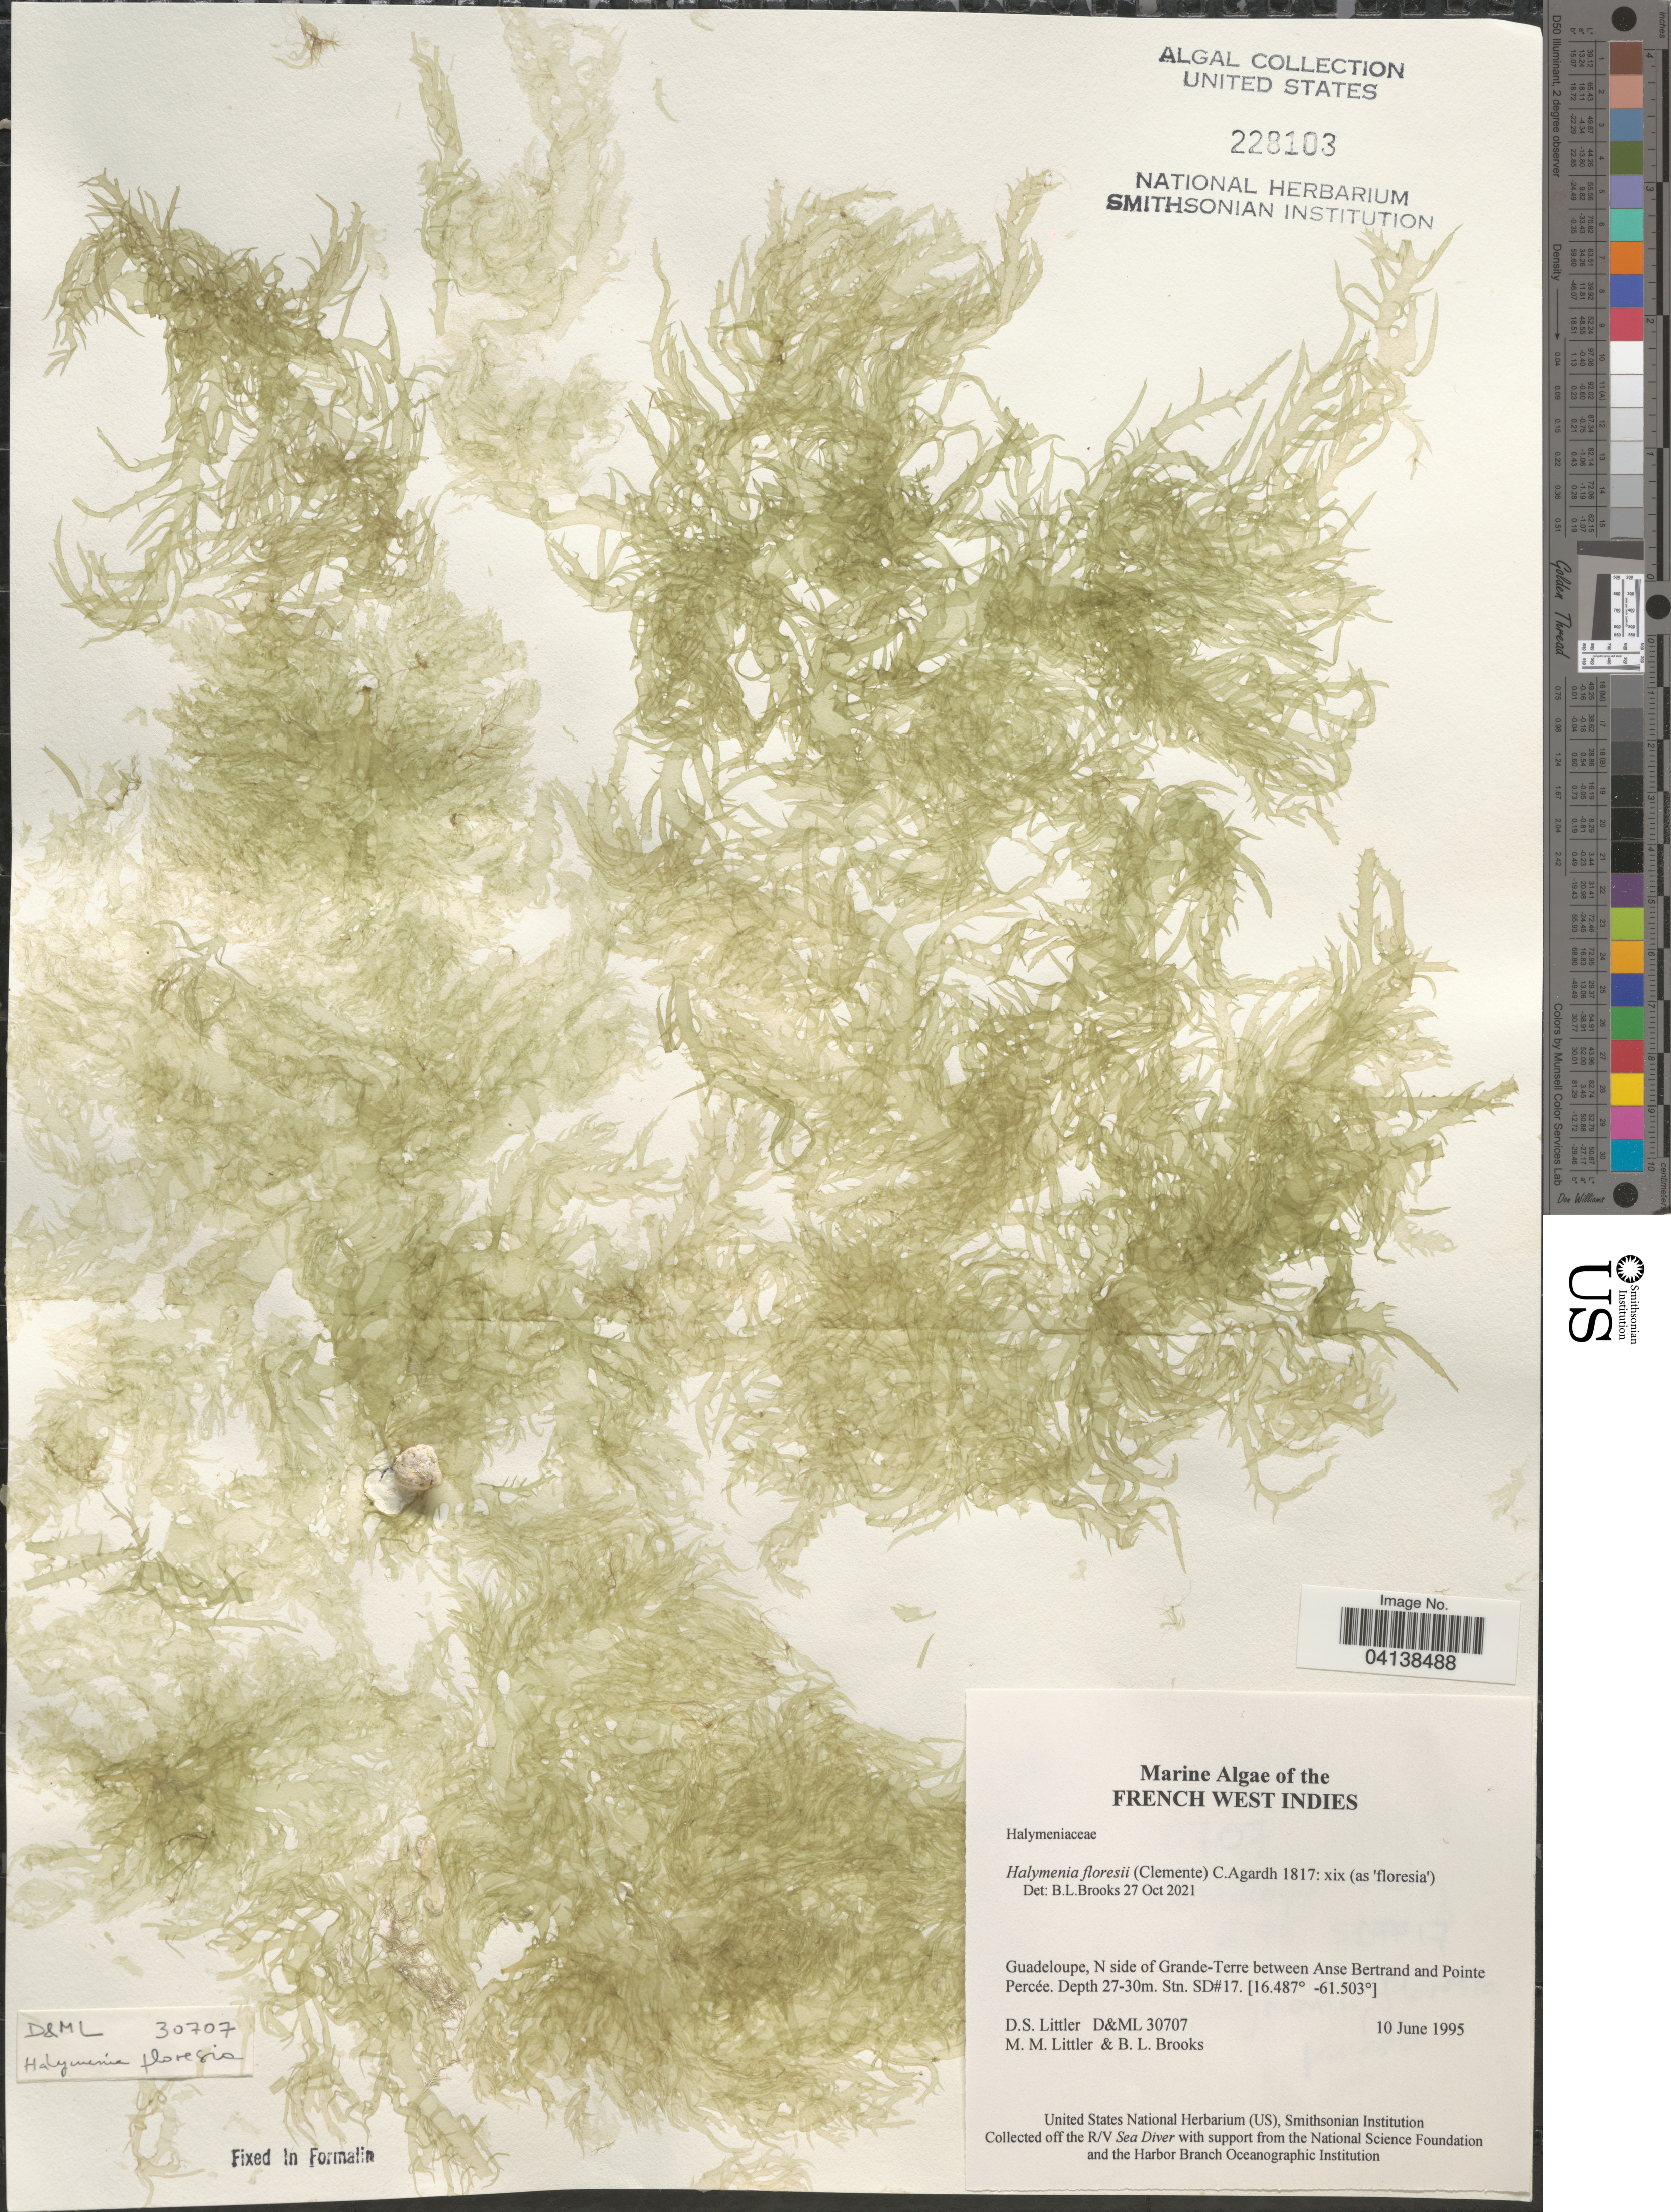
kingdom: Plantae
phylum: Rhodophyta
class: Florideophyceae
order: Halymeniales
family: Halymeniaceae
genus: Halymenia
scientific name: Halymenia floresii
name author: (Clemente) C. Agardh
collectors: D. S. Littler & B. Brooks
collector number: D&ML 30707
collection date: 1995-06-10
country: Guadeloupe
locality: French West Indies. N side of Grande-Terre between Anse Bertrand and Pointe Percée. Stn. SD#17.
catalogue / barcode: US 228103